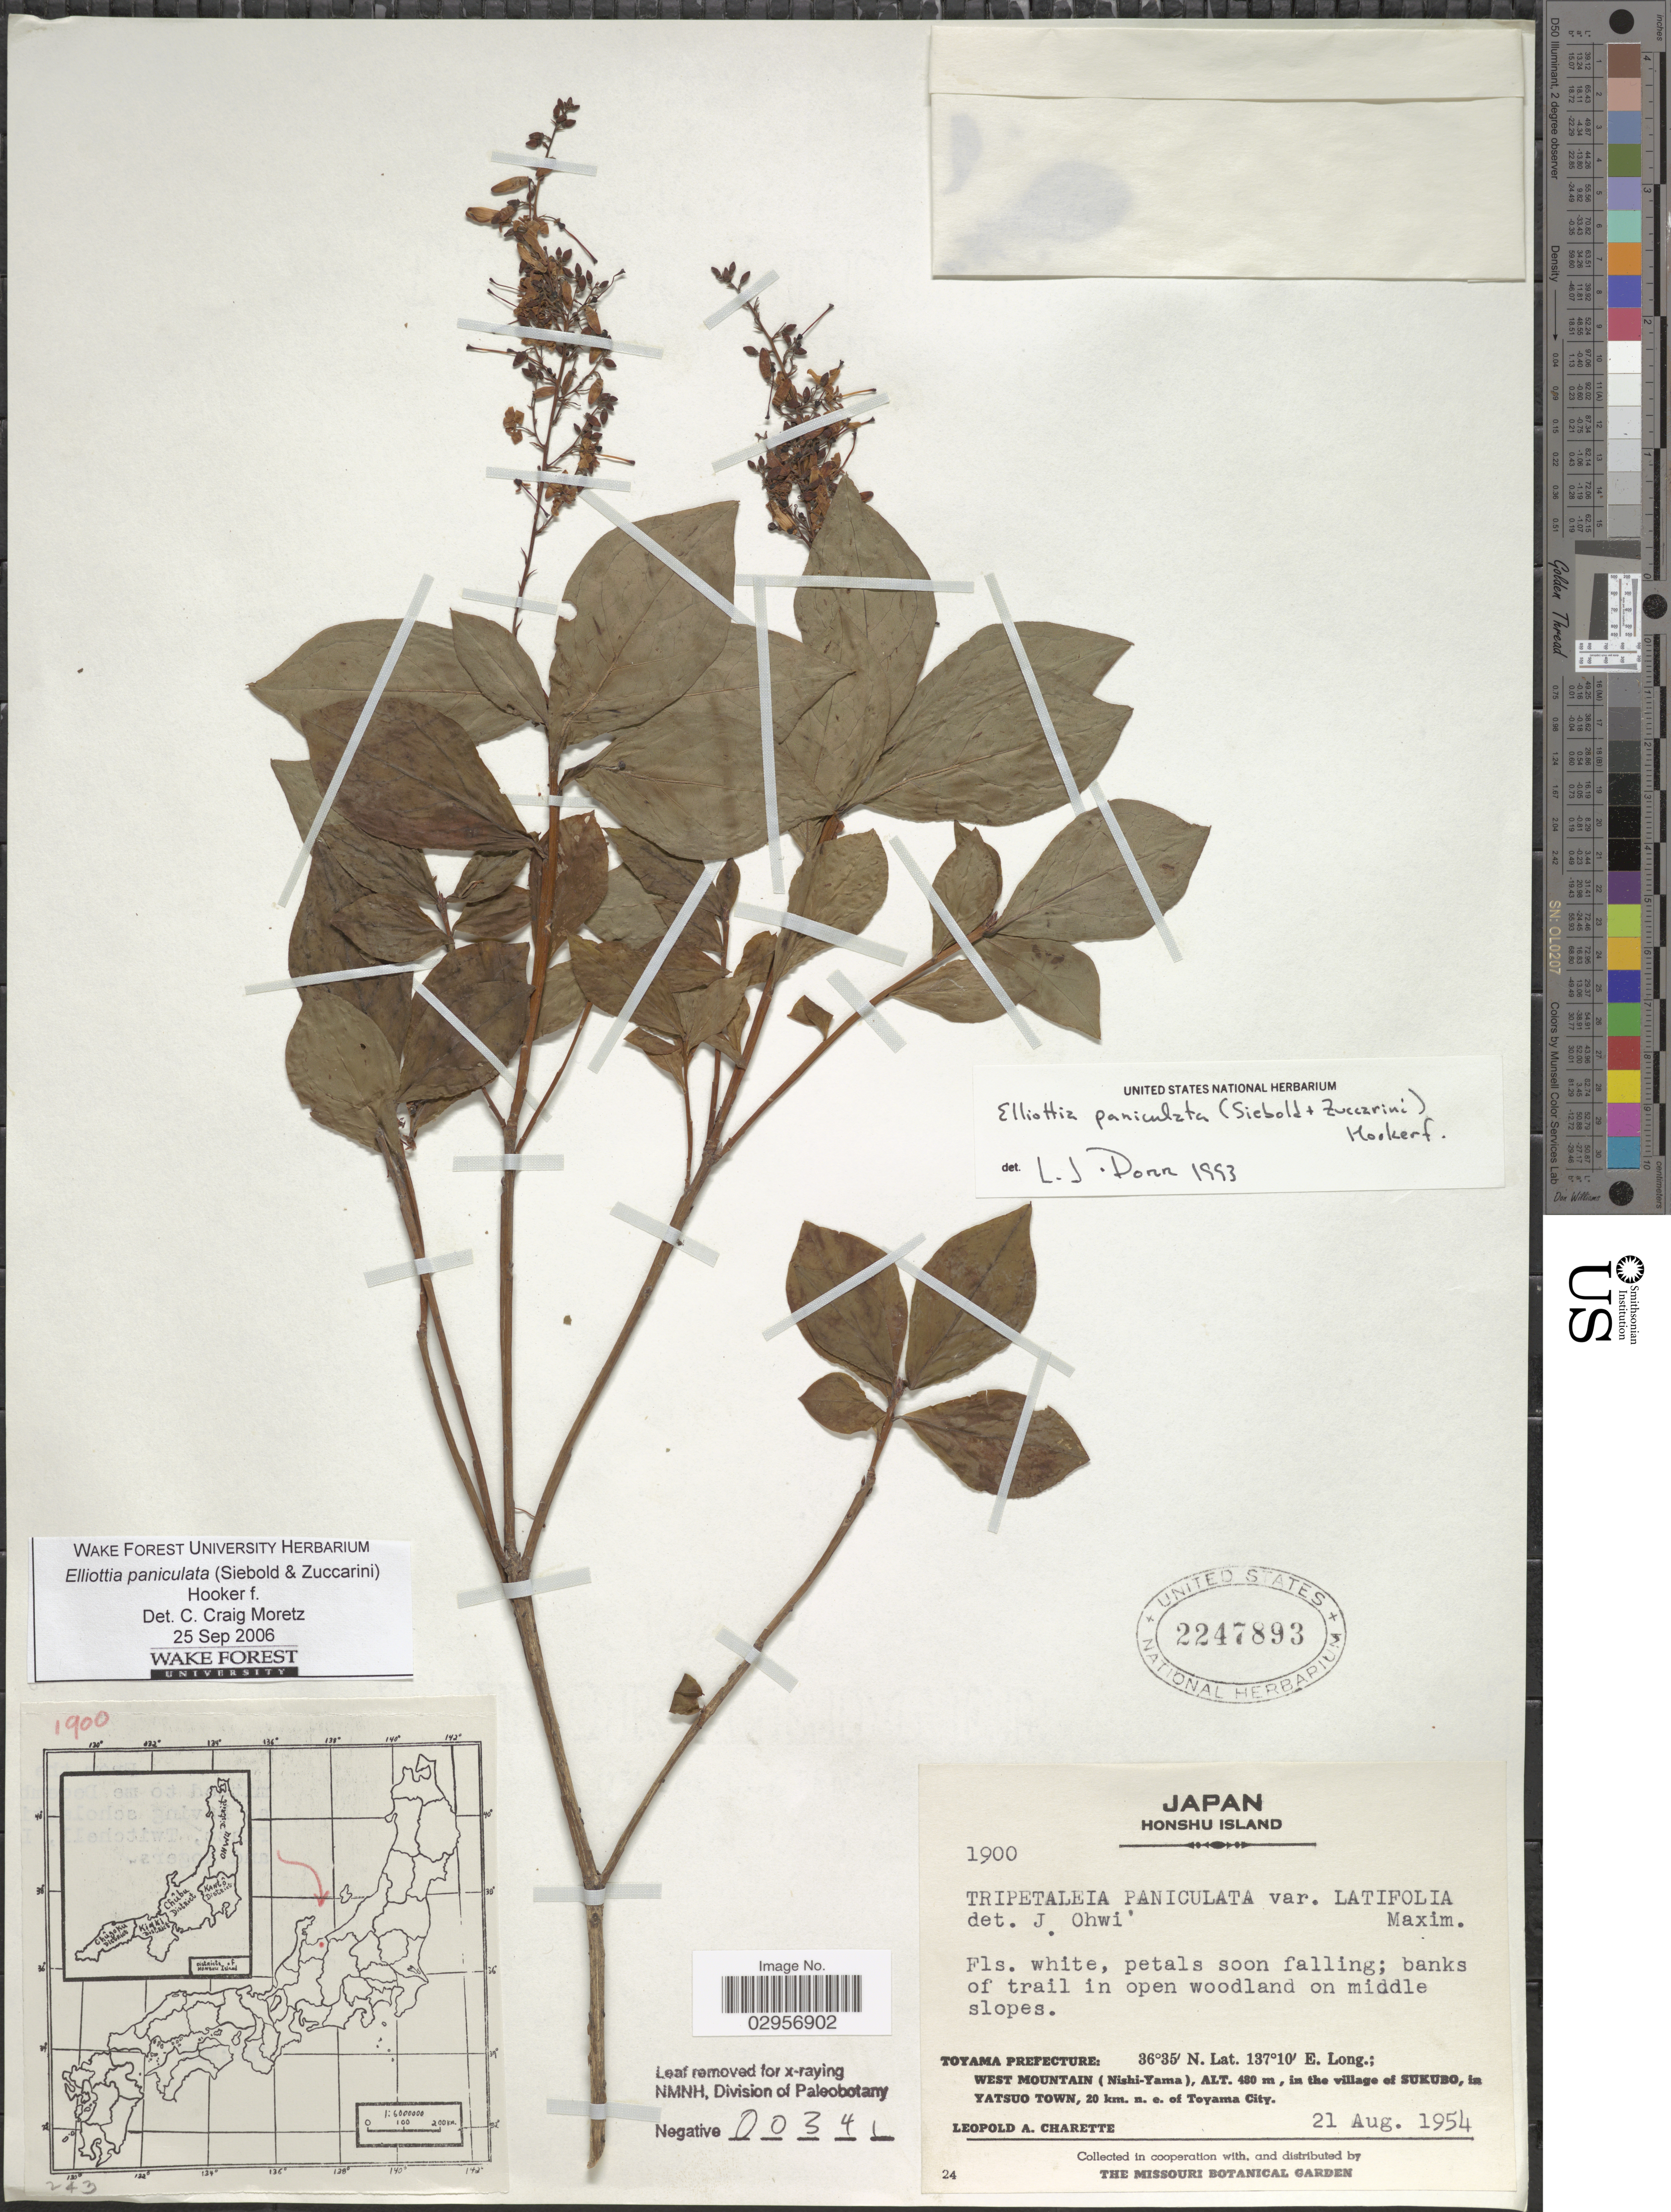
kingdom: Plantae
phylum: Tracheophyta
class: Magnoliopsida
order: Ericales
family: Ericaceae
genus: Elliottia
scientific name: Elliottia paniculata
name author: (Siebold & Zucc.) Benth. & Hook. f.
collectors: L. A. Charette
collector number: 1900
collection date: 1954-08-21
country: Japan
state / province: Toyama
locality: Honshu Island. Toyama Prefecture, West Mountain (Nishi-Yama), in the village of Sukubo, in Yatsuo Town, 20 km. n.e. of Toyama City.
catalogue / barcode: US 2247893